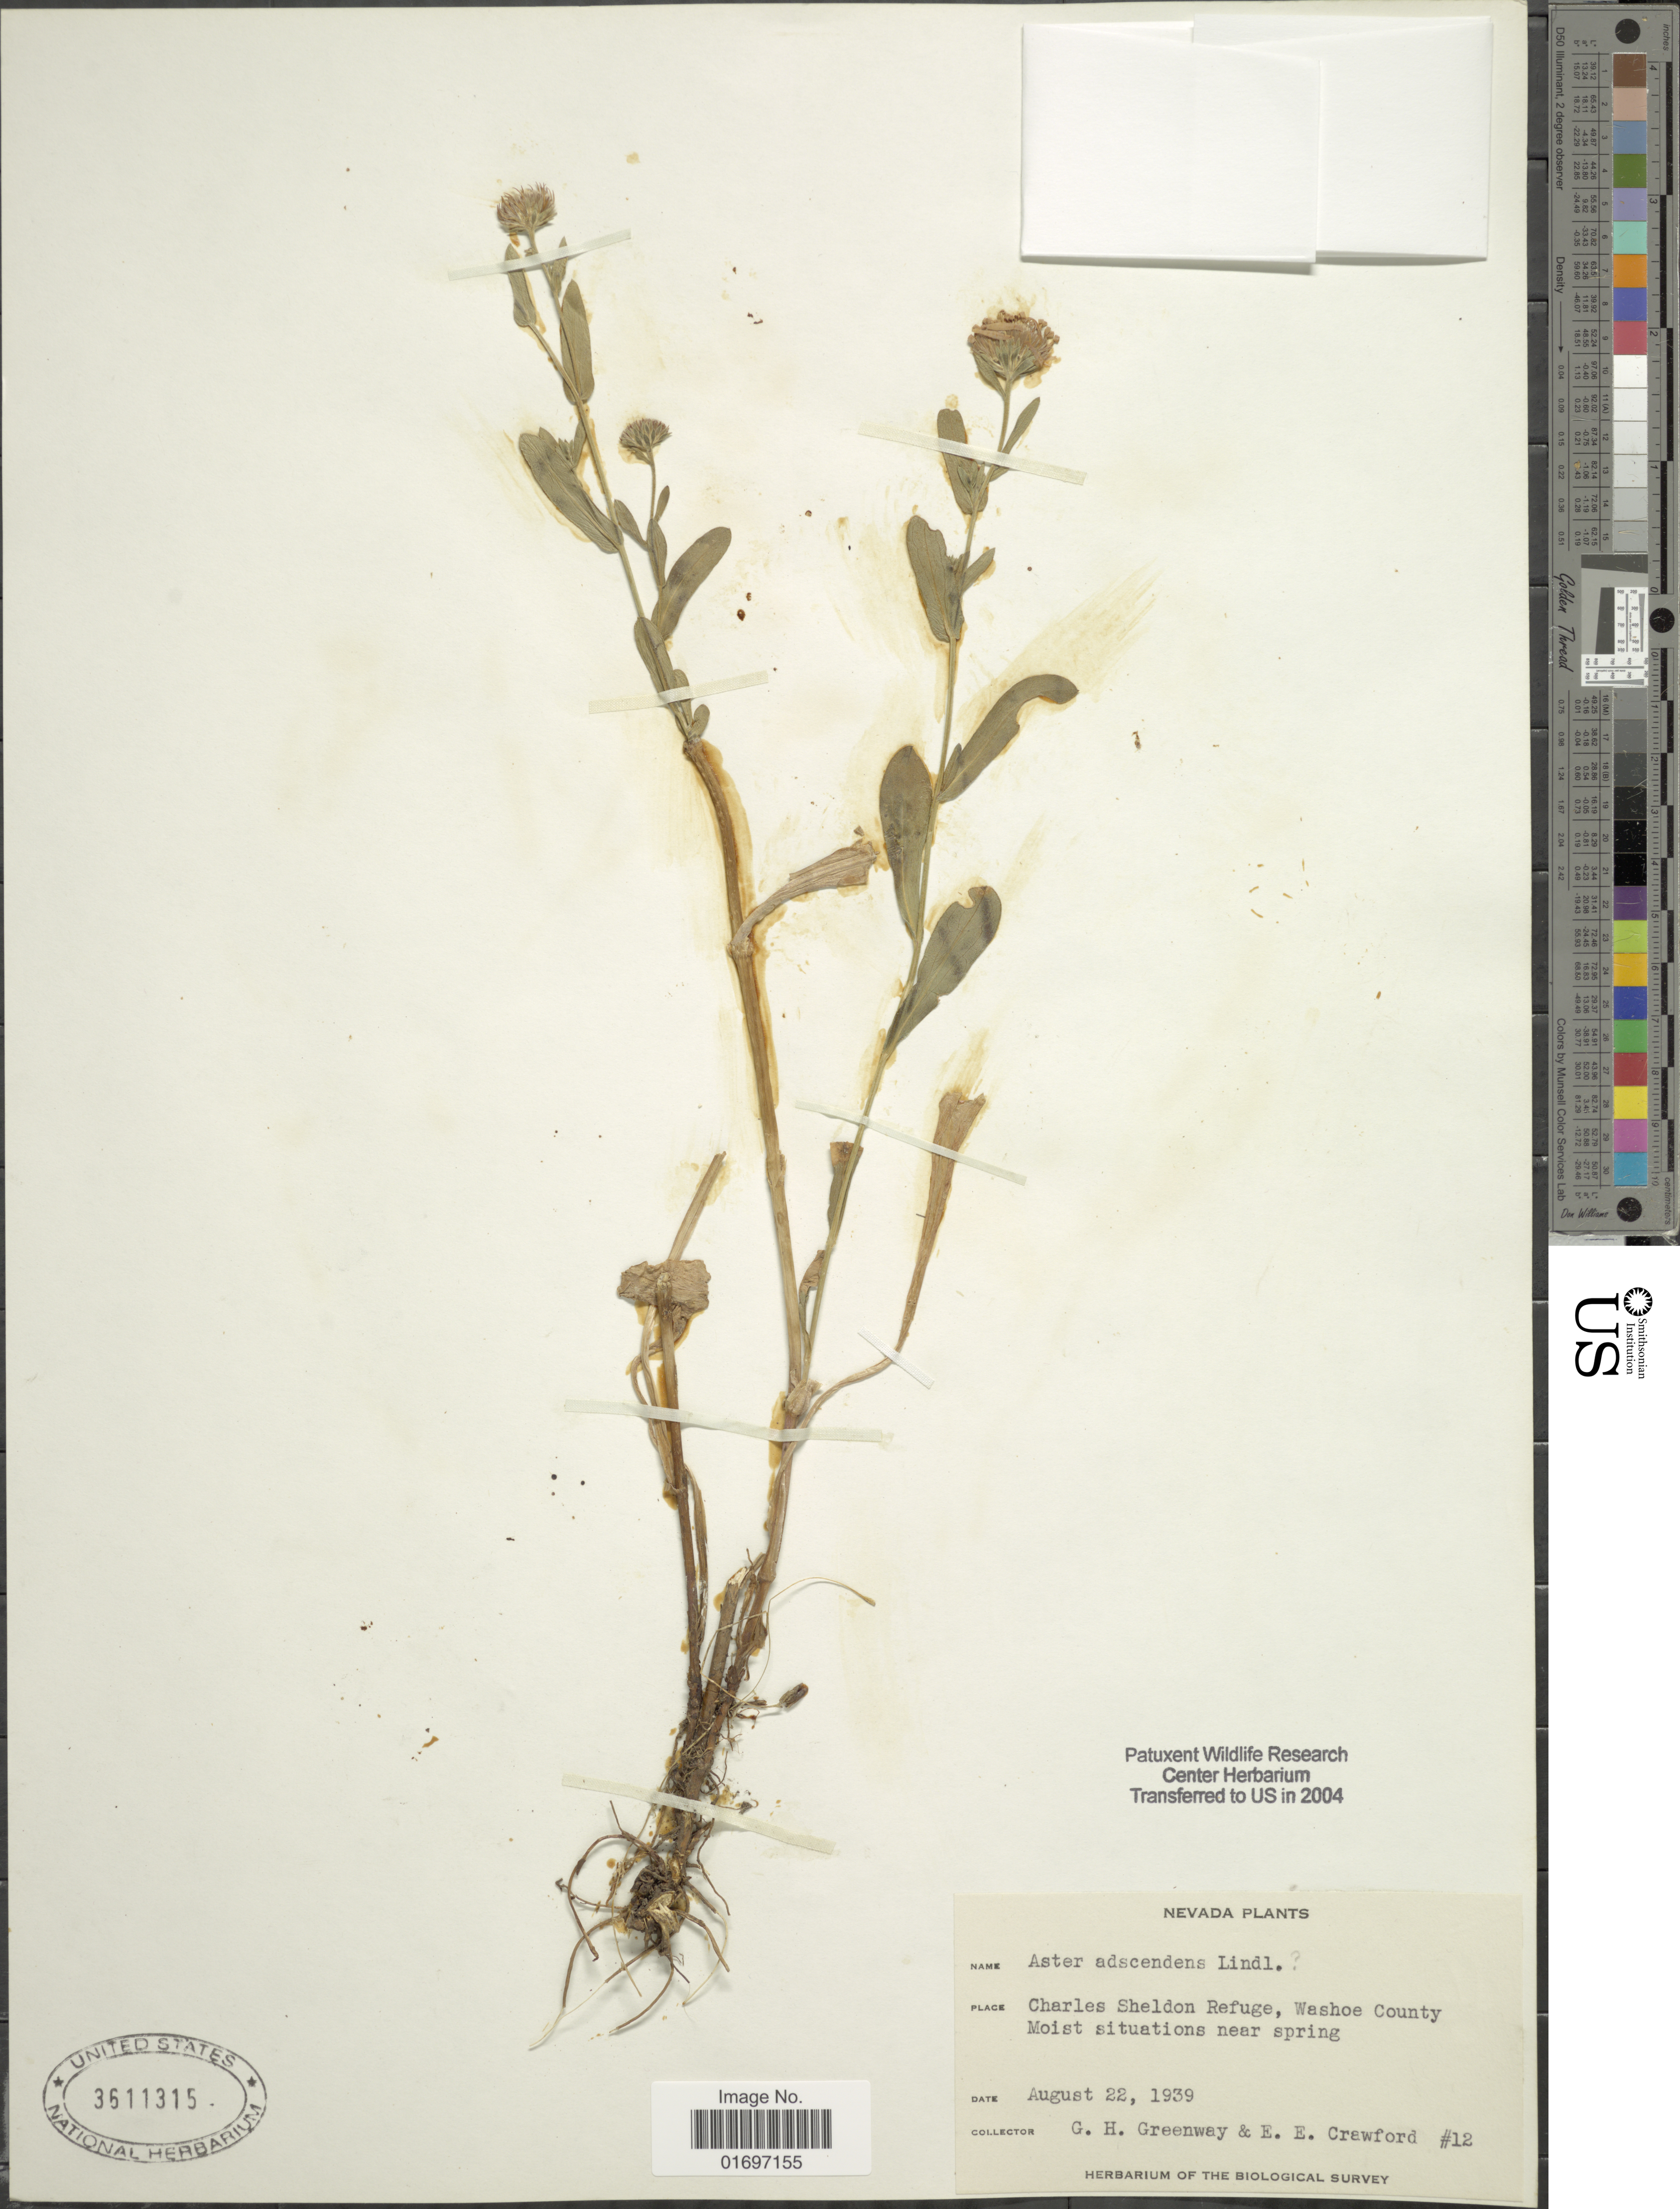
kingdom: Plantae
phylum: Tracheophyta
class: Magnoliopsida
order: Asterales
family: Asteraceae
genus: Symphyotrichum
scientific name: Symphyotrichum ascendens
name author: (Lindl.) G.L. Nesom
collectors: G. Greenway & E. Crawford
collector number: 12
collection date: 1939-08-22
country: United States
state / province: Nevada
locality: Nevada. Charles Sheldon Refuge, Washoe County. Moist situation near spring.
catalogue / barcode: US 3611315